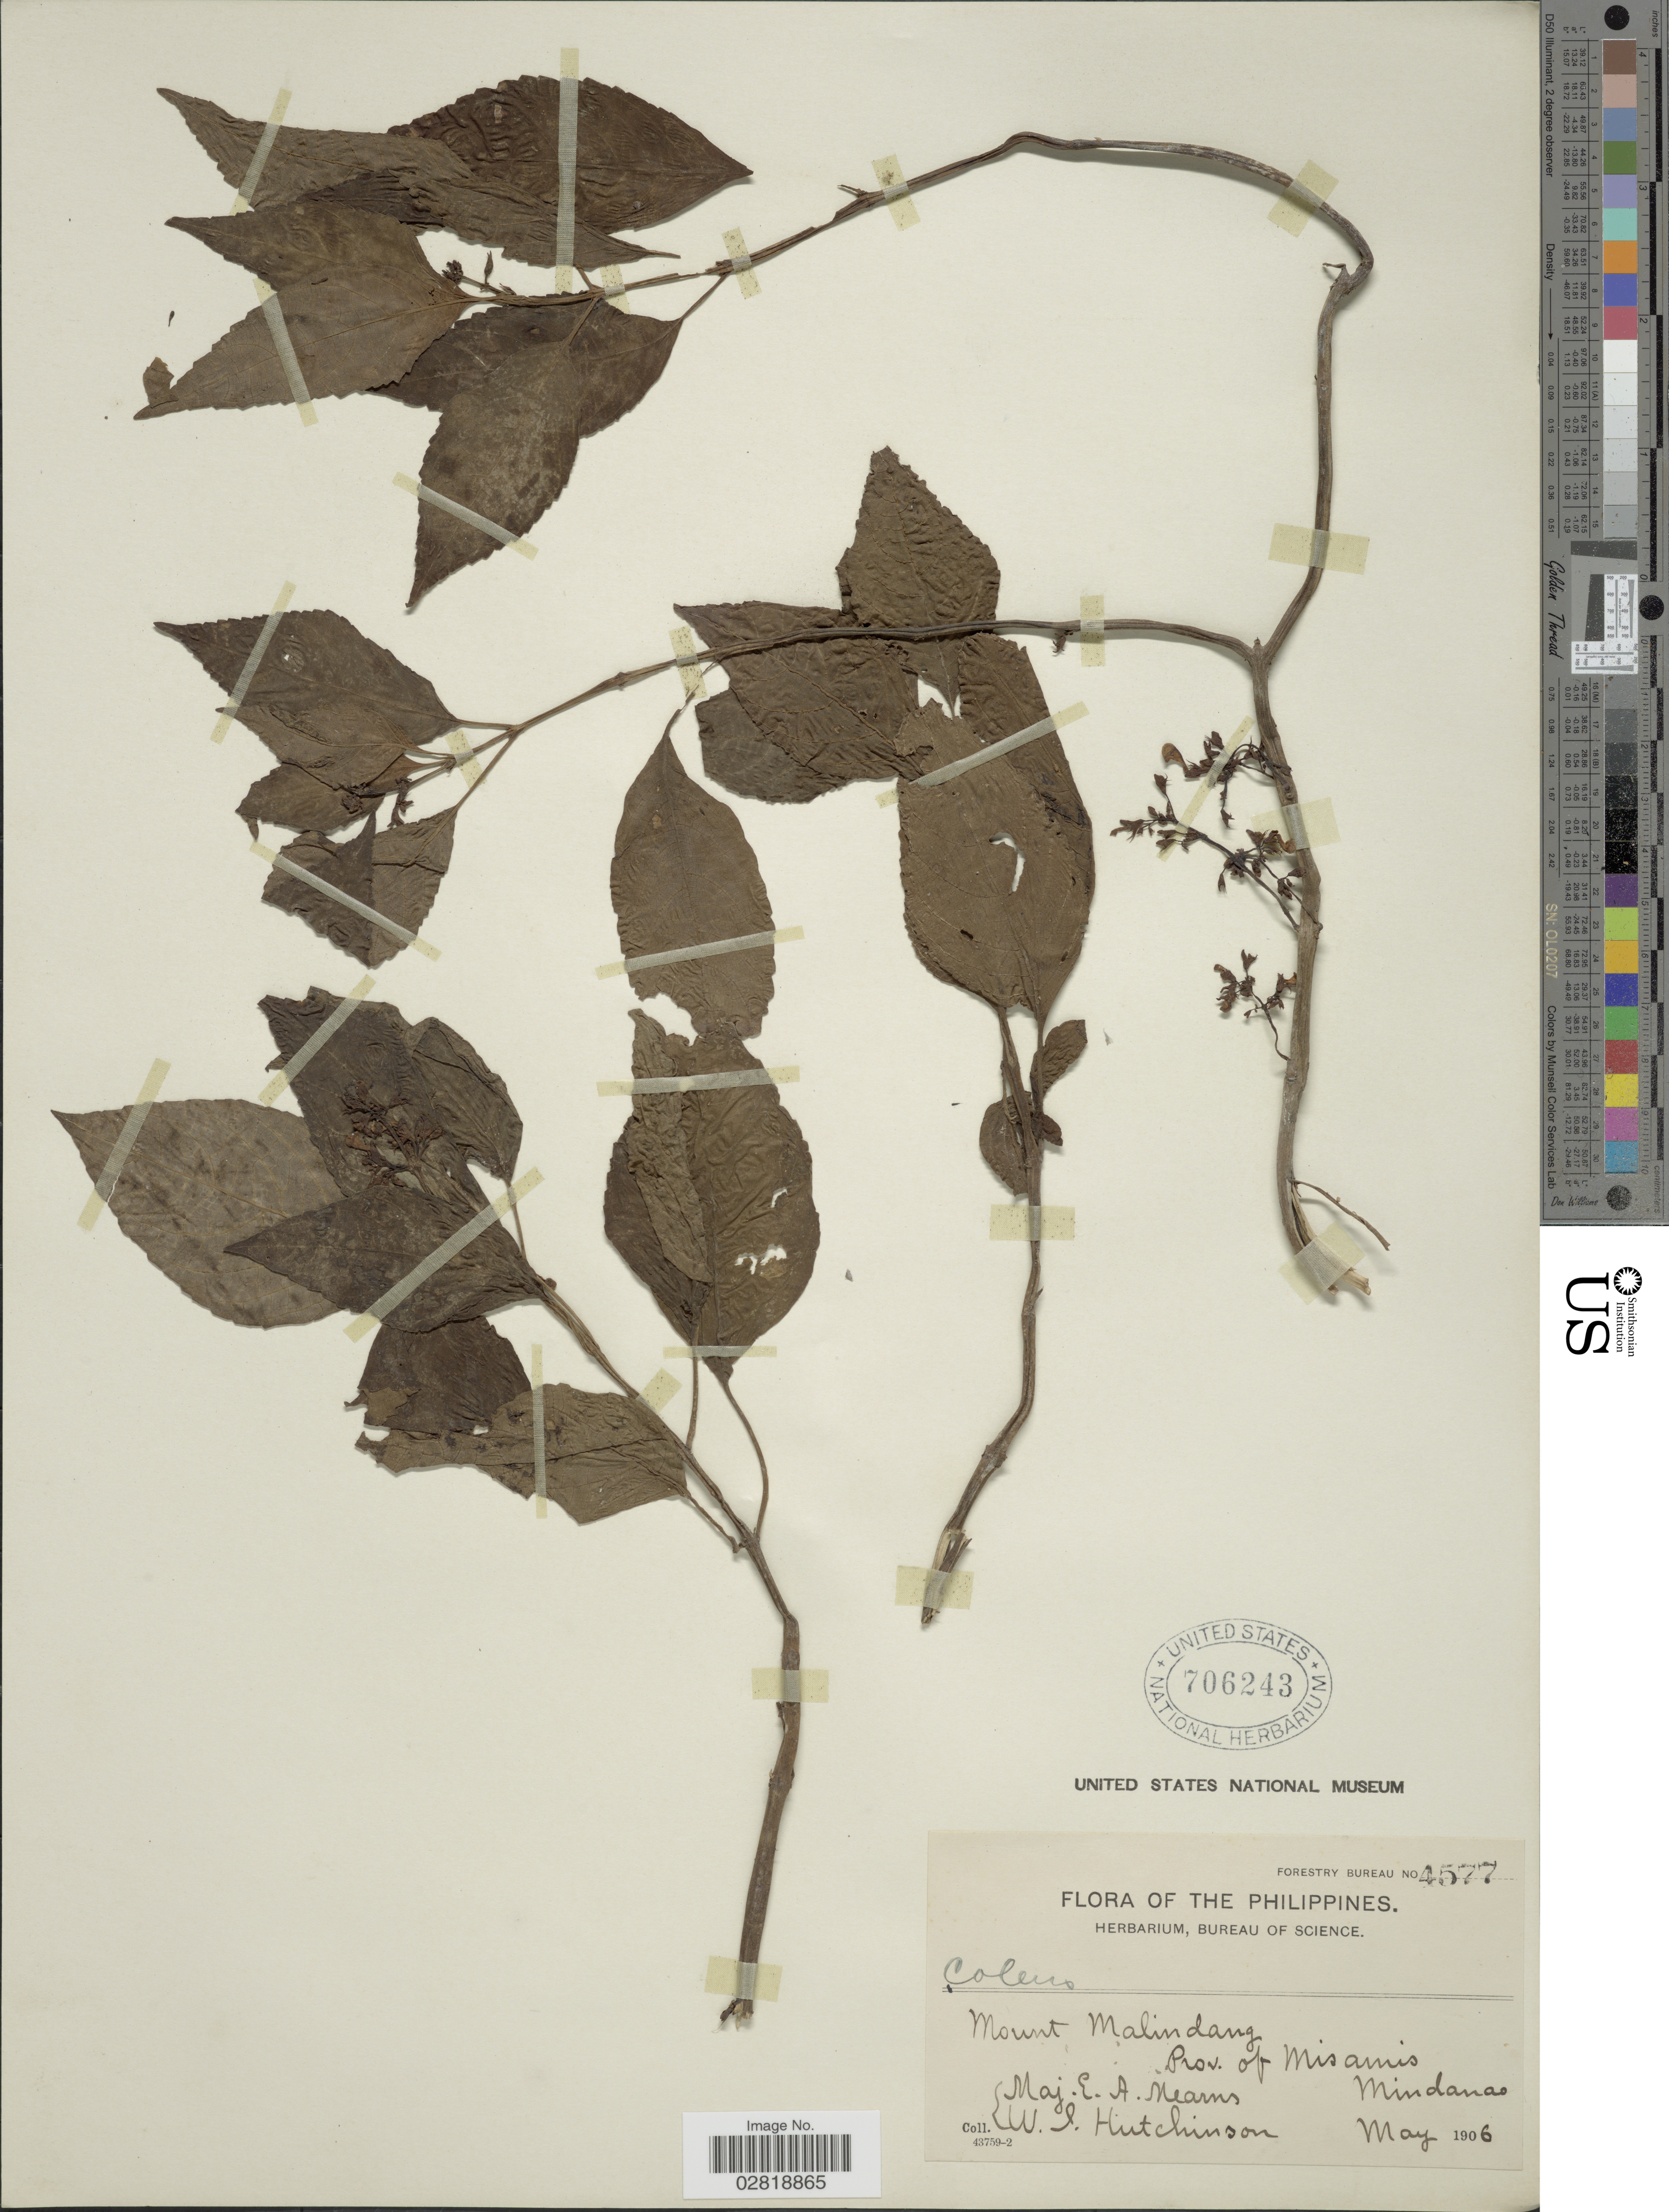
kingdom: Plantae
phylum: Tracheophyta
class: Magnoliopsida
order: Lamiales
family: Lamiaceae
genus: Plectranthus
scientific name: Plectranthus sp.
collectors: E. A. Mearns & W. I. Hutchinson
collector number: Forestry Bureau 4577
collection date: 1906-05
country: Philippines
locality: Mount Malindang. Prov. of Misamis. Mindanao.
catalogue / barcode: US 706243